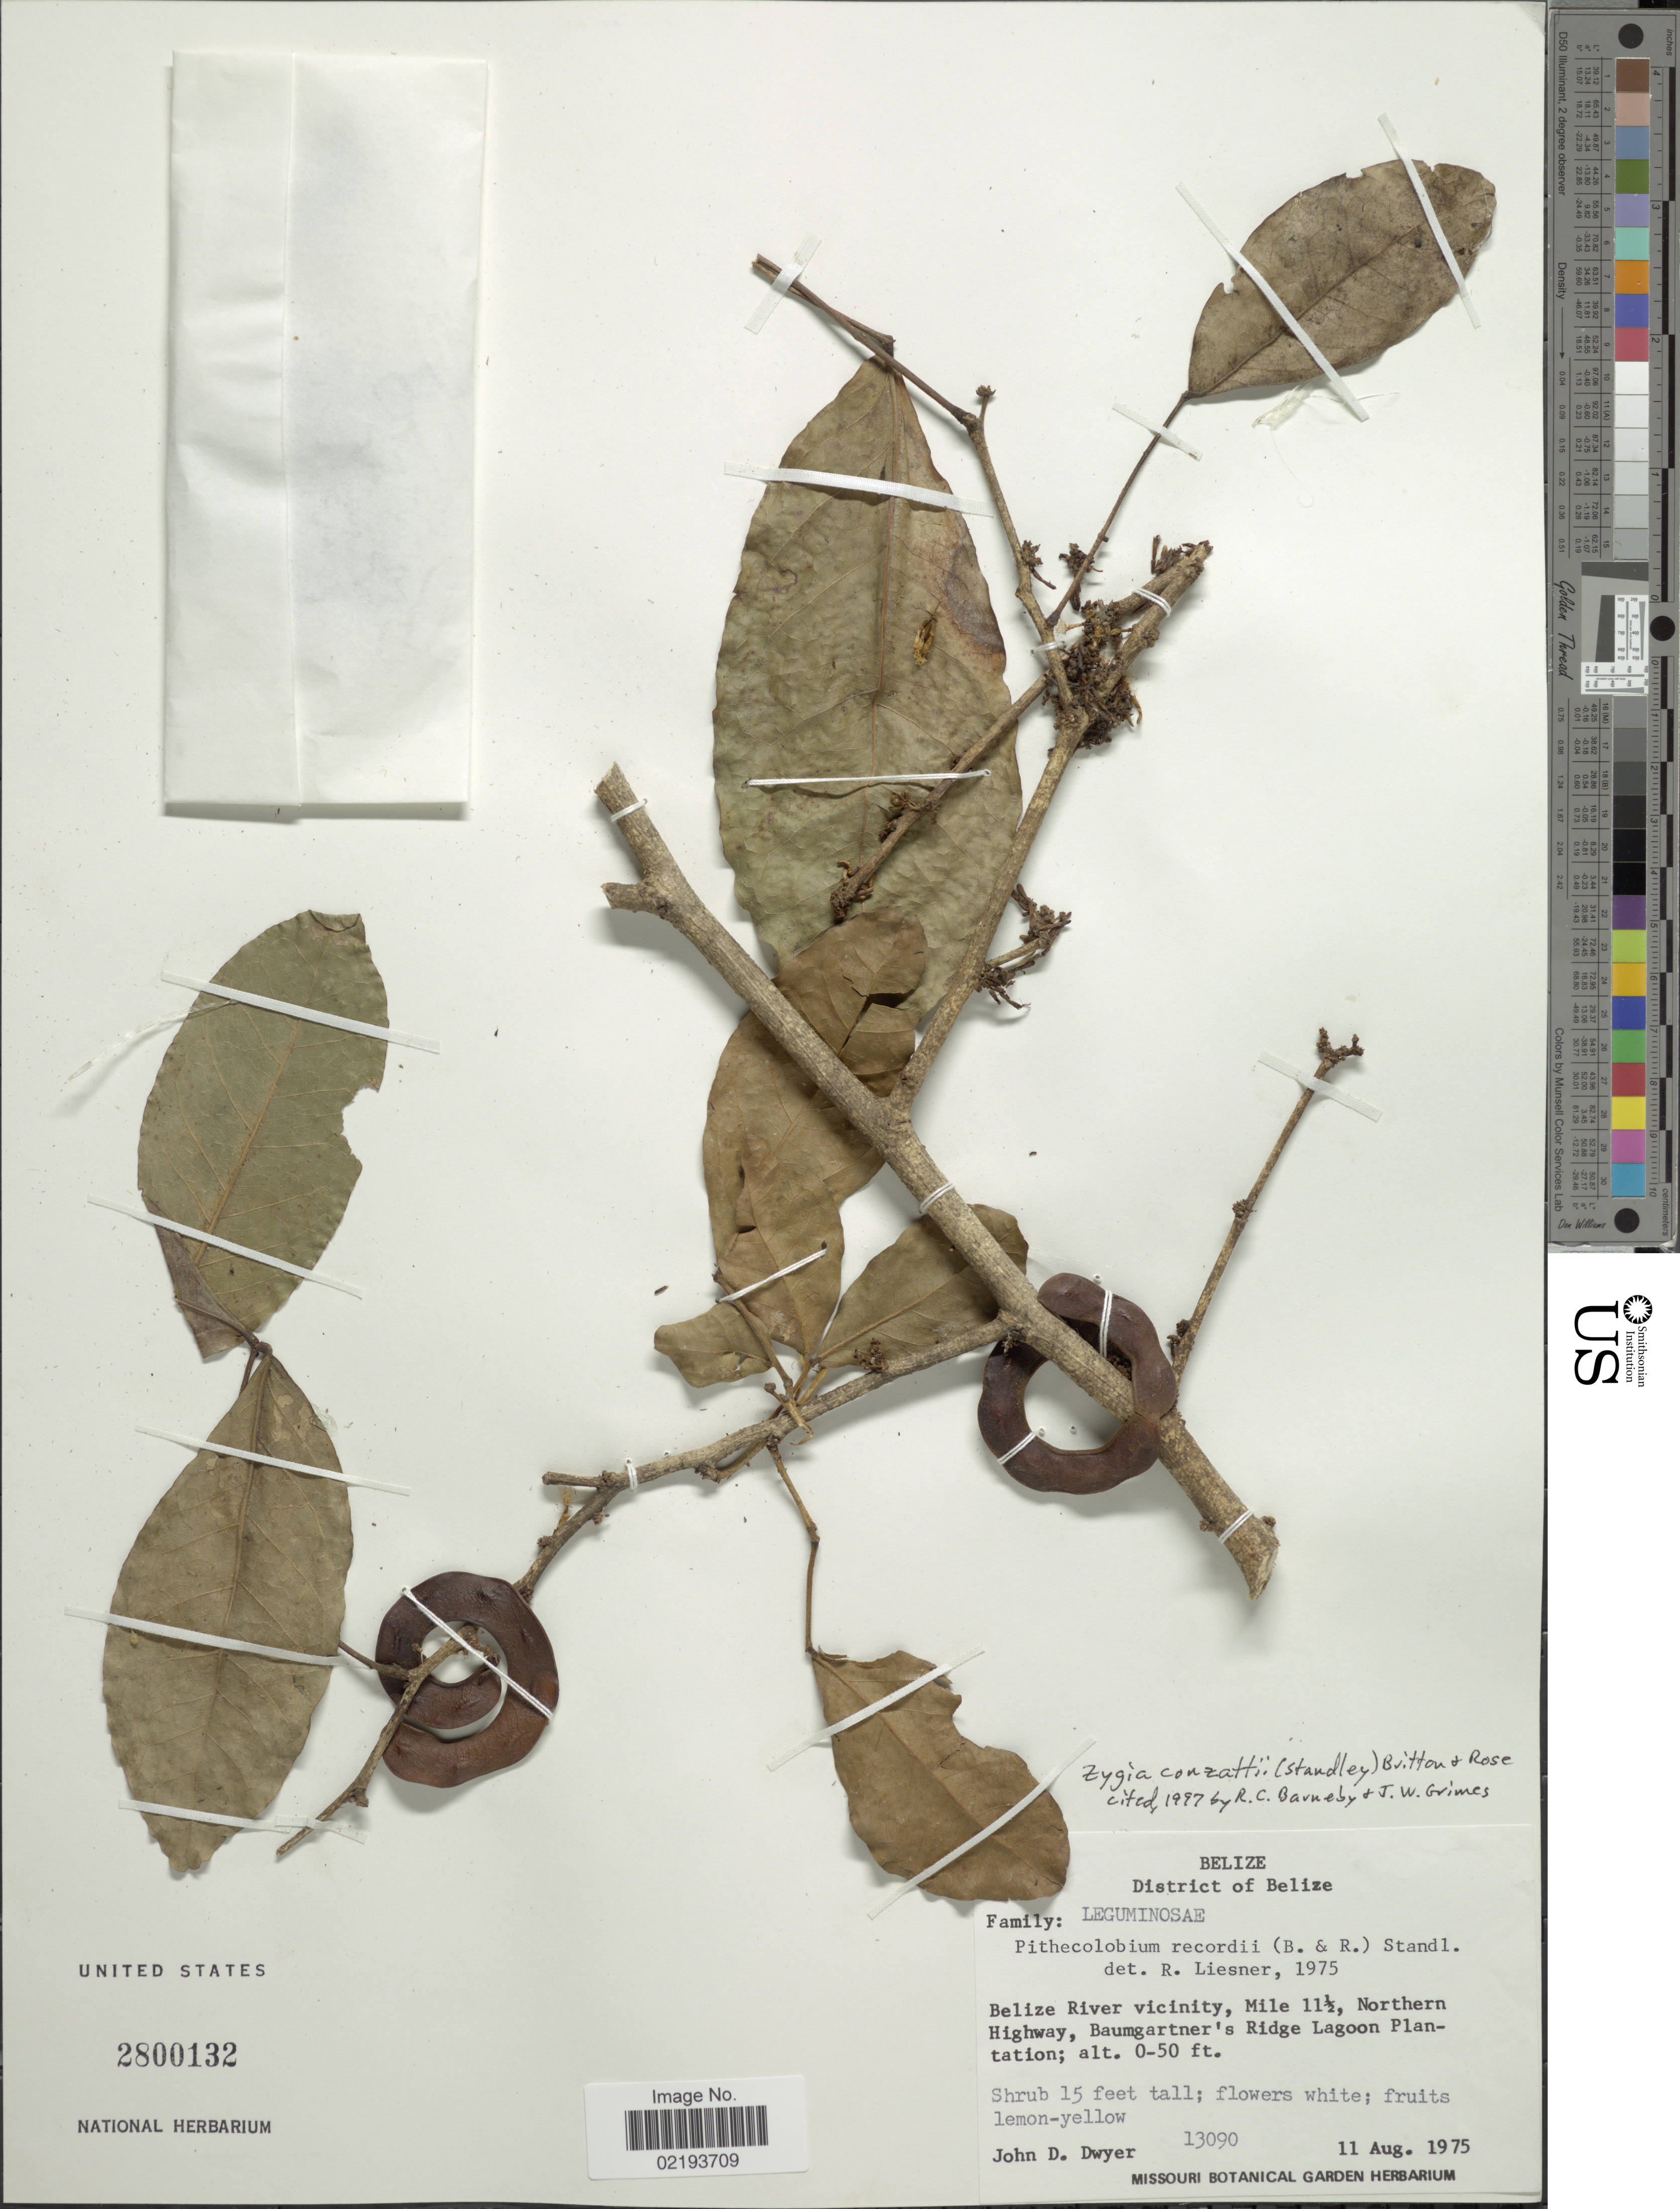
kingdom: Plantae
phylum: Tracheophyta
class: Magnoliopsida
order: Fabales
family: Fabaceae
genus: Zygia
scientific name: Zygia conzattii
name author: (Standl.) Britton & Rose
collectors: J. D. Dwyer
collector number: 13090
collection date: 1975-08-11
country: Belize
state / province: Belize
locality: District of Belize, Belize River vicinity, Mile 11½, Northern Highway, Baumgartner's Ridge Lagoon Plantation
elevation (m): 0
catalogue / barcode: US 2800132